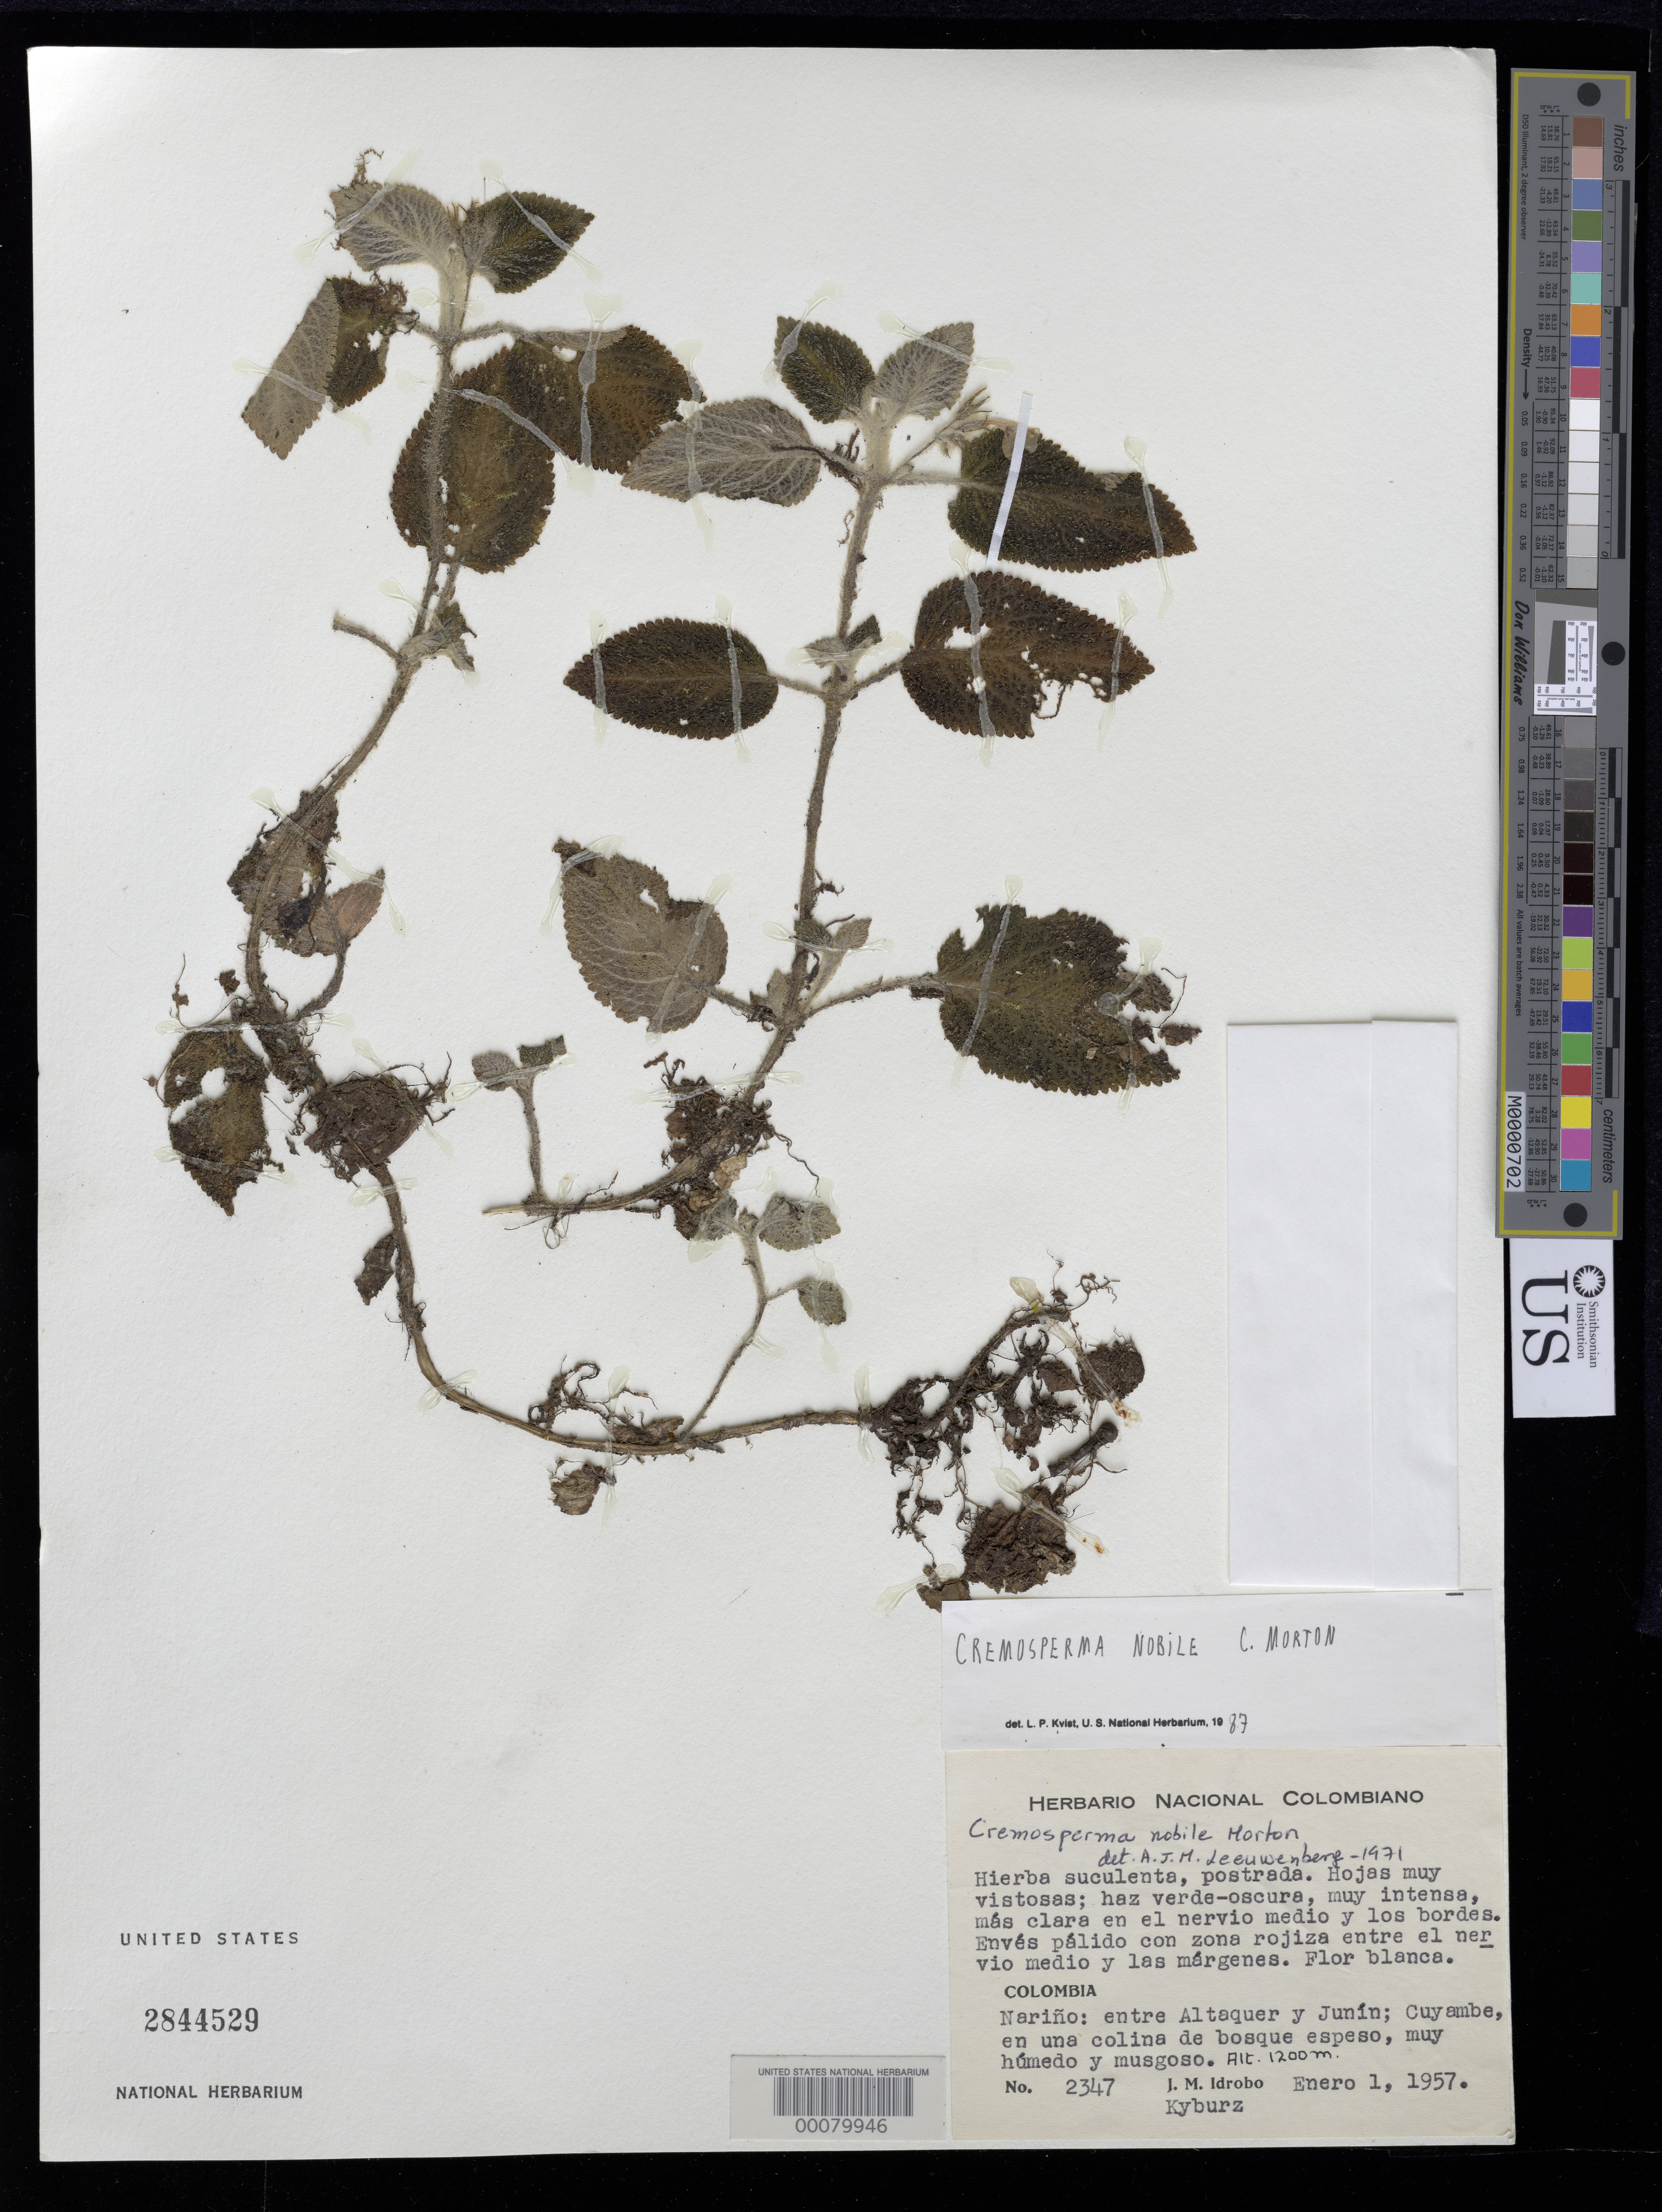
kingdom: Plantae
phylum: Tracheophyta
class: Magnoliopsida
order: Lamiales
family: Gesneriaceae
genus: Cremosperma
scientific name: Cremosperma nobile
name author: C.V. Morton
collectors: J. M. Idrobo & -. Kyburz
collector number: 2347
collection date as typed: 01 Jan 1957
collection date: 1957-01-01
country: Colombia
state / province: Nariño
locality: Between Altaquer and Junin, Cuyambe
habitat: On a hill with dense forest, very humid and mossy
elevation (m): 1200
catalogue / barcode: US 2844529